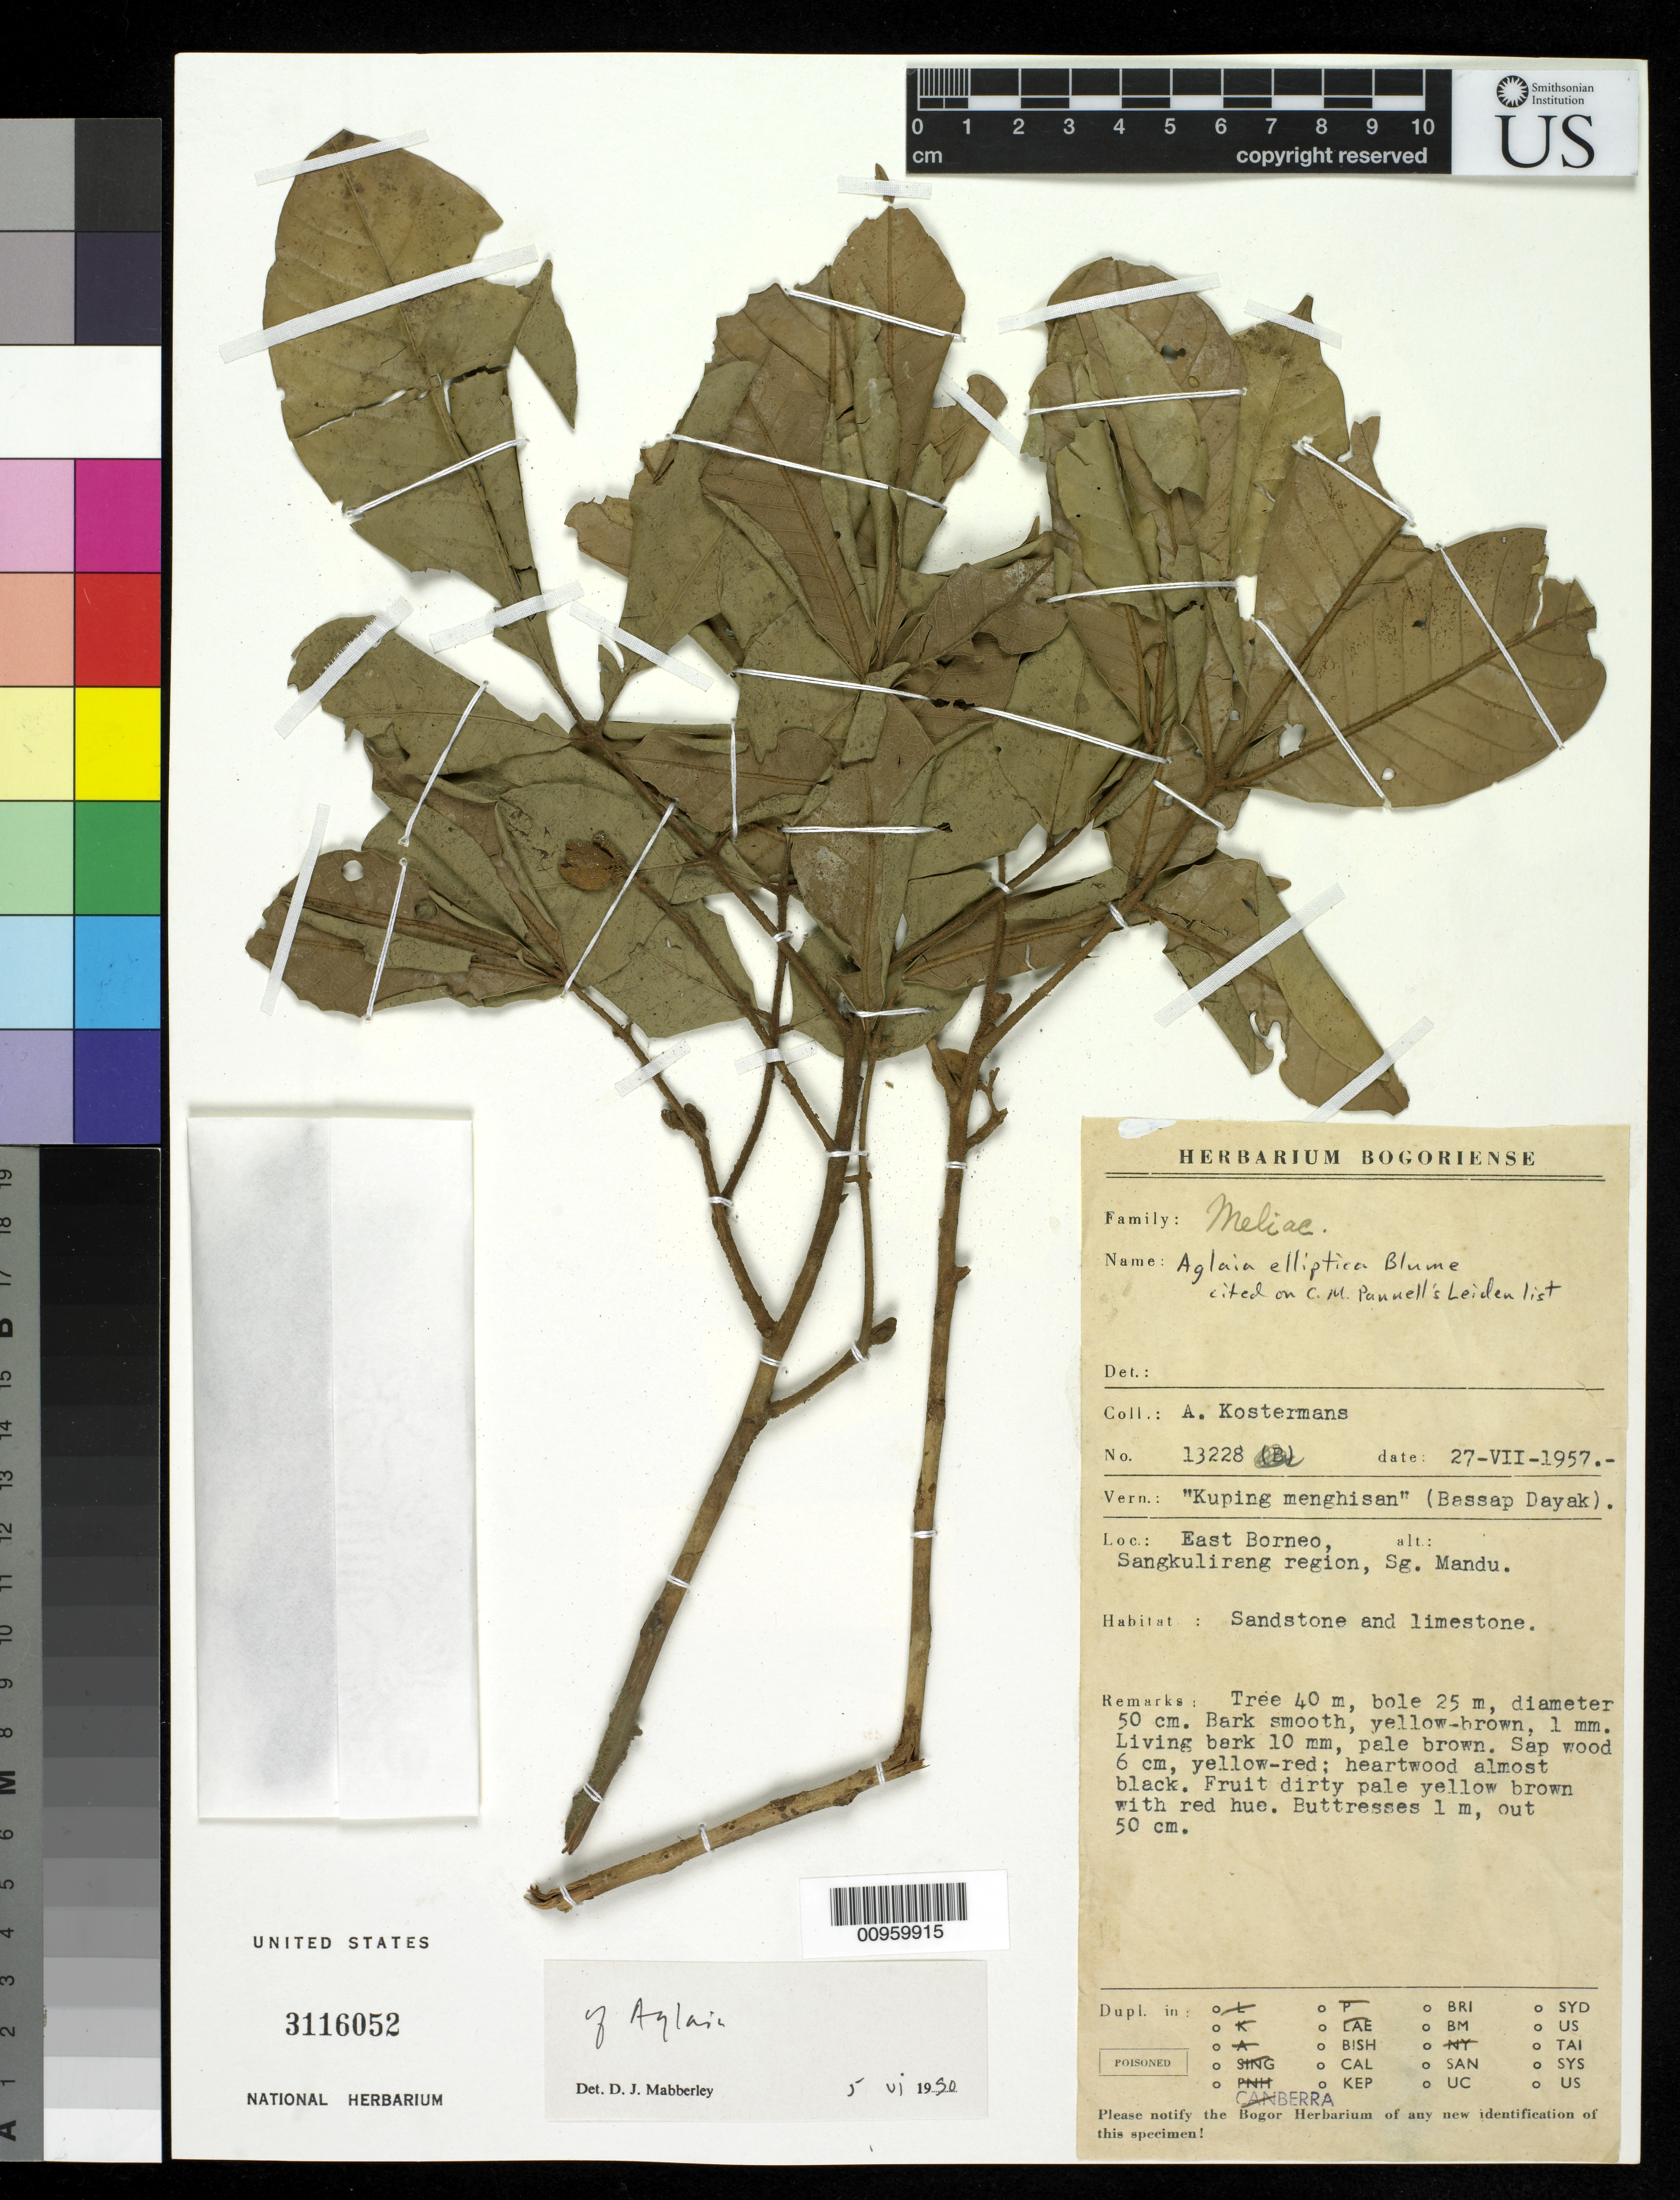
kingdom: Plantae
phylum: Tracheophyta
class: Magnoliopsida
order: Sapindales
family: Meliaceae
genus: Aglaia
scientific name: Aglaia elliptica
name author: Blume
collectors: A. J. G. Kostermans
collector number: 13228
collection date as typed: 27 Jul 1957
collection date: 1957-07-27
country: Indonesia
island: Borneo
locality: East Borneo, Sangkulirang region, Sg. Mandu.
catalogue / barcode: US 3116052